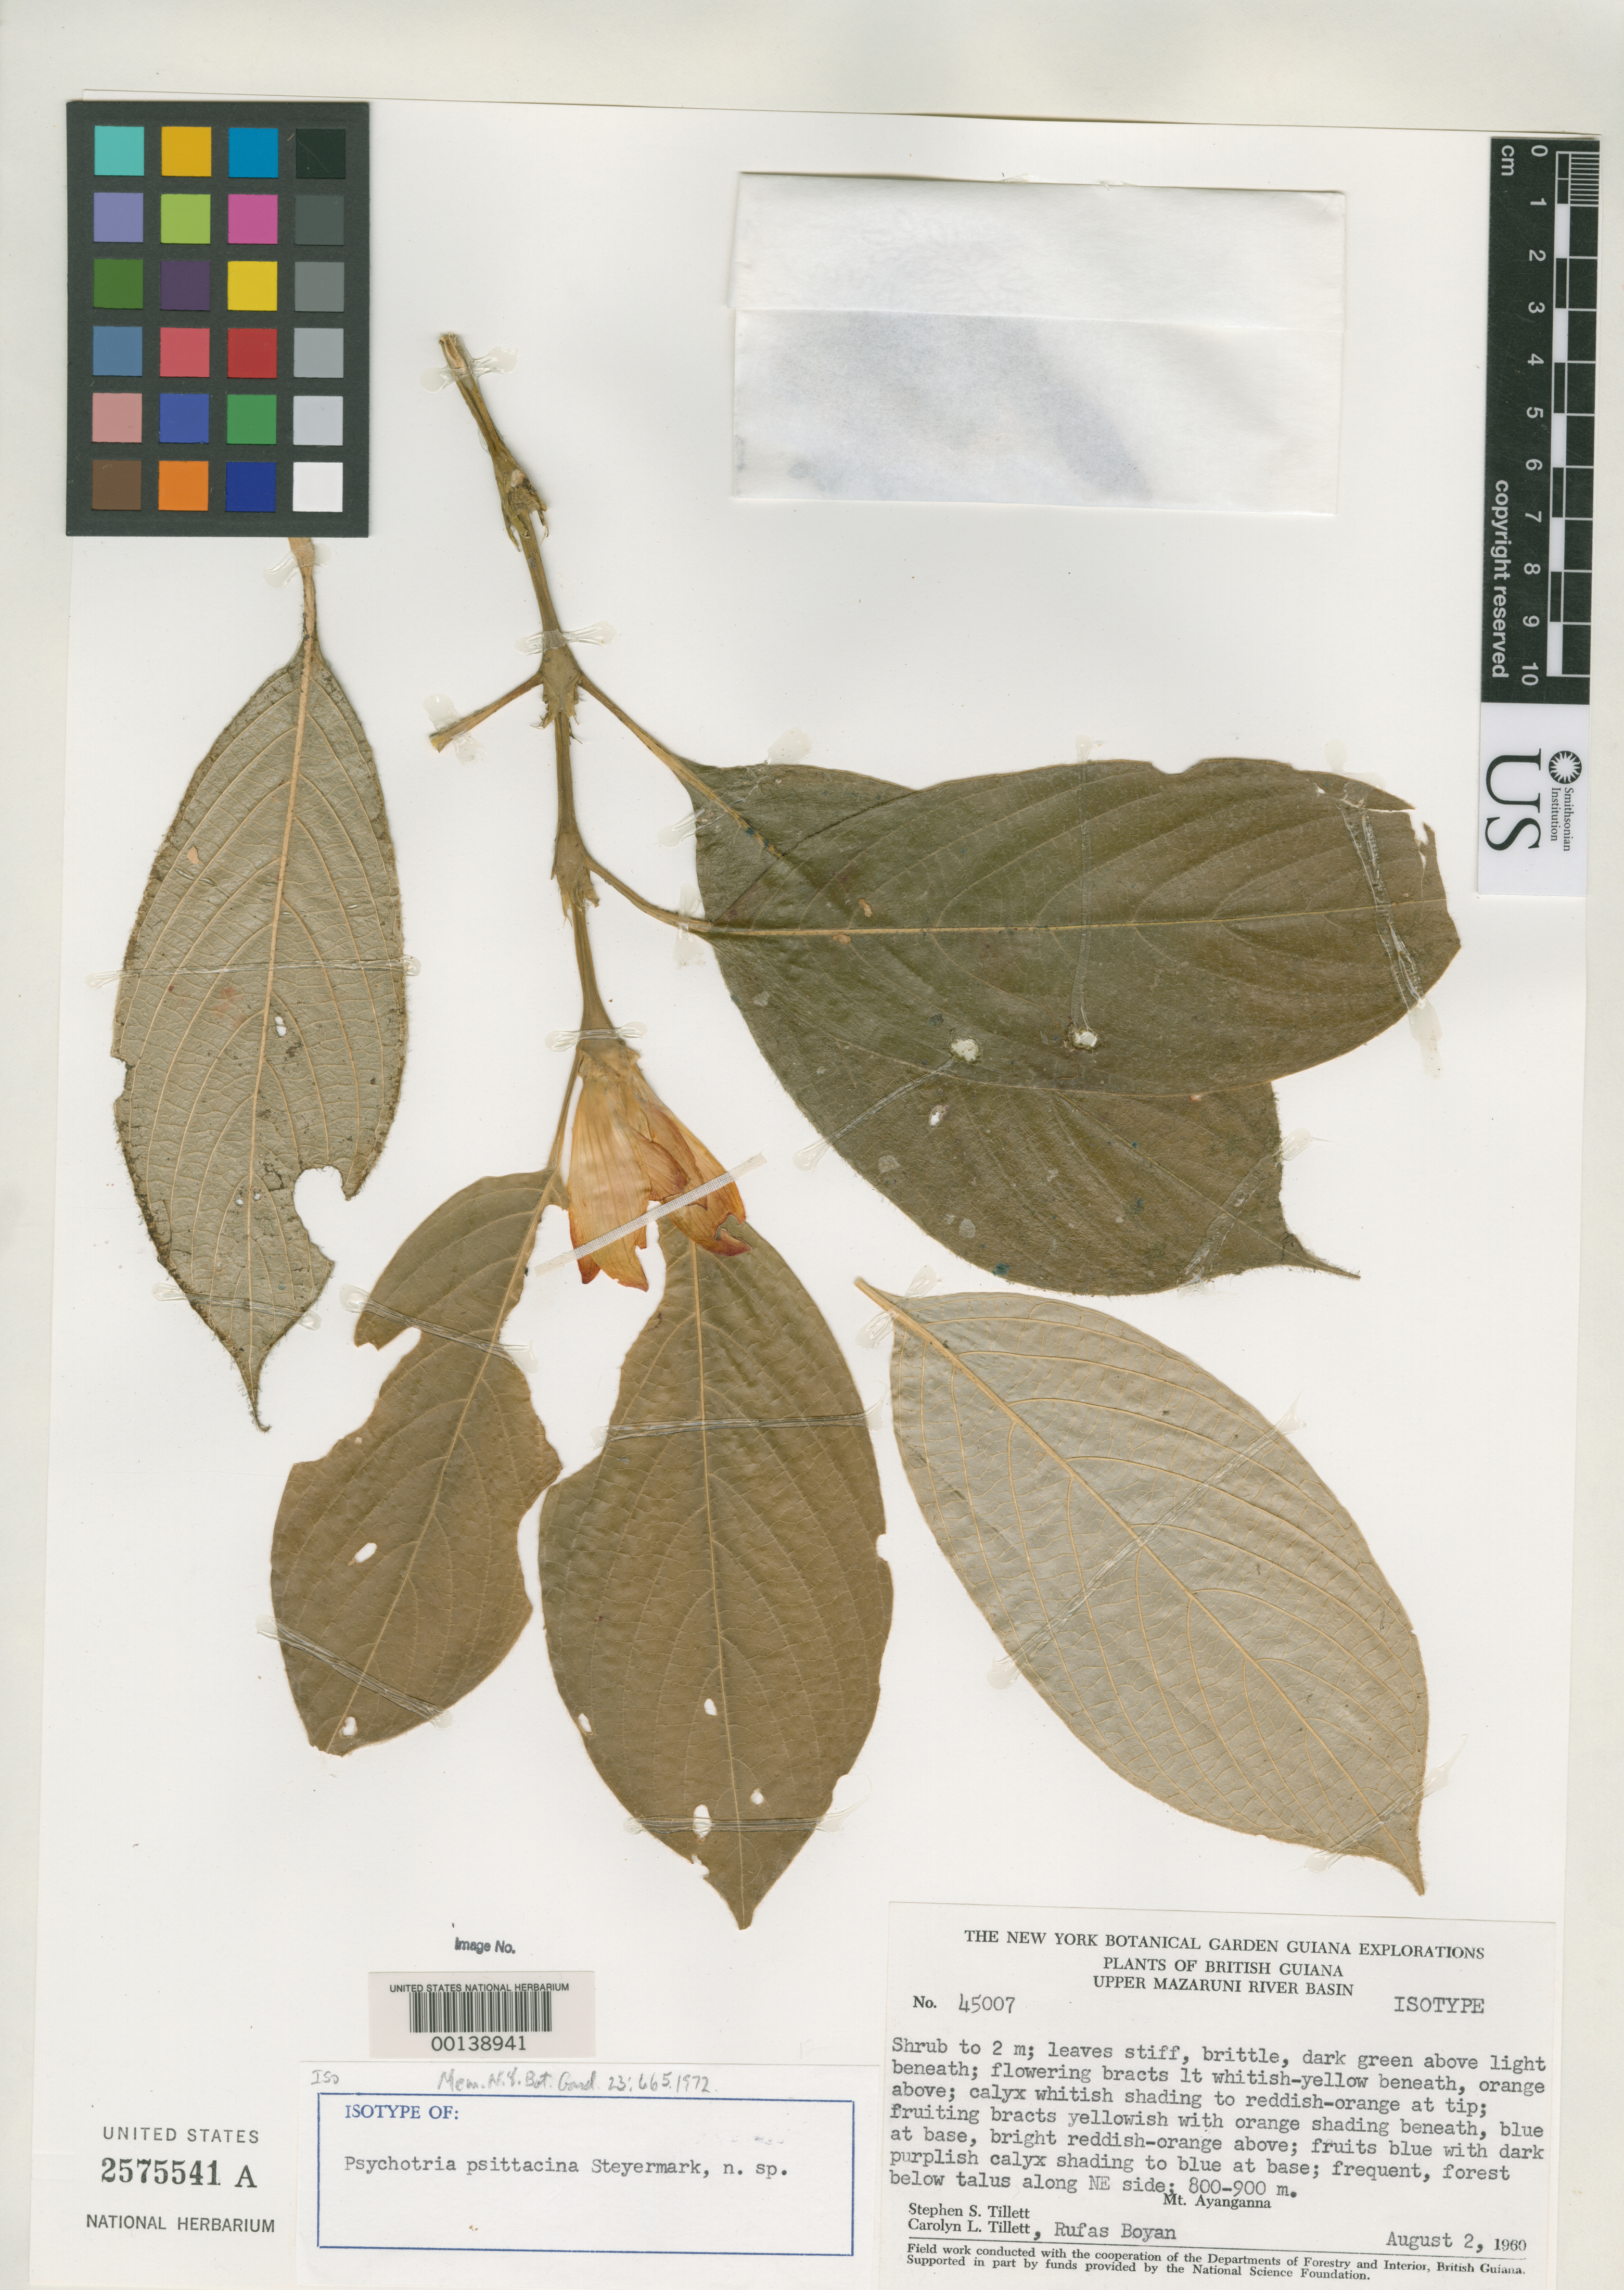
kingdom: Plantae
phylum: Tracheophyta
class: Magnoliopsida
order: Gentianales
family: Rubiaceae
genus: Psychotria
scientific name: Psychotria psittacina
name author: Steyerm.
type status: Isotype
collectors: S. S. Tillett, C. L. Tillett & R. Boyan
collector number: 45007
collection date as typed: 02 Aug 1960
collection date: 1960-08-02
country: Guyana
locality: British Guiana. Upper Mazaruni River Basin. Mt. Ayanganna, forest below talus along NE side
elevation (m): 800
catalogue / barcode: US 2575541A